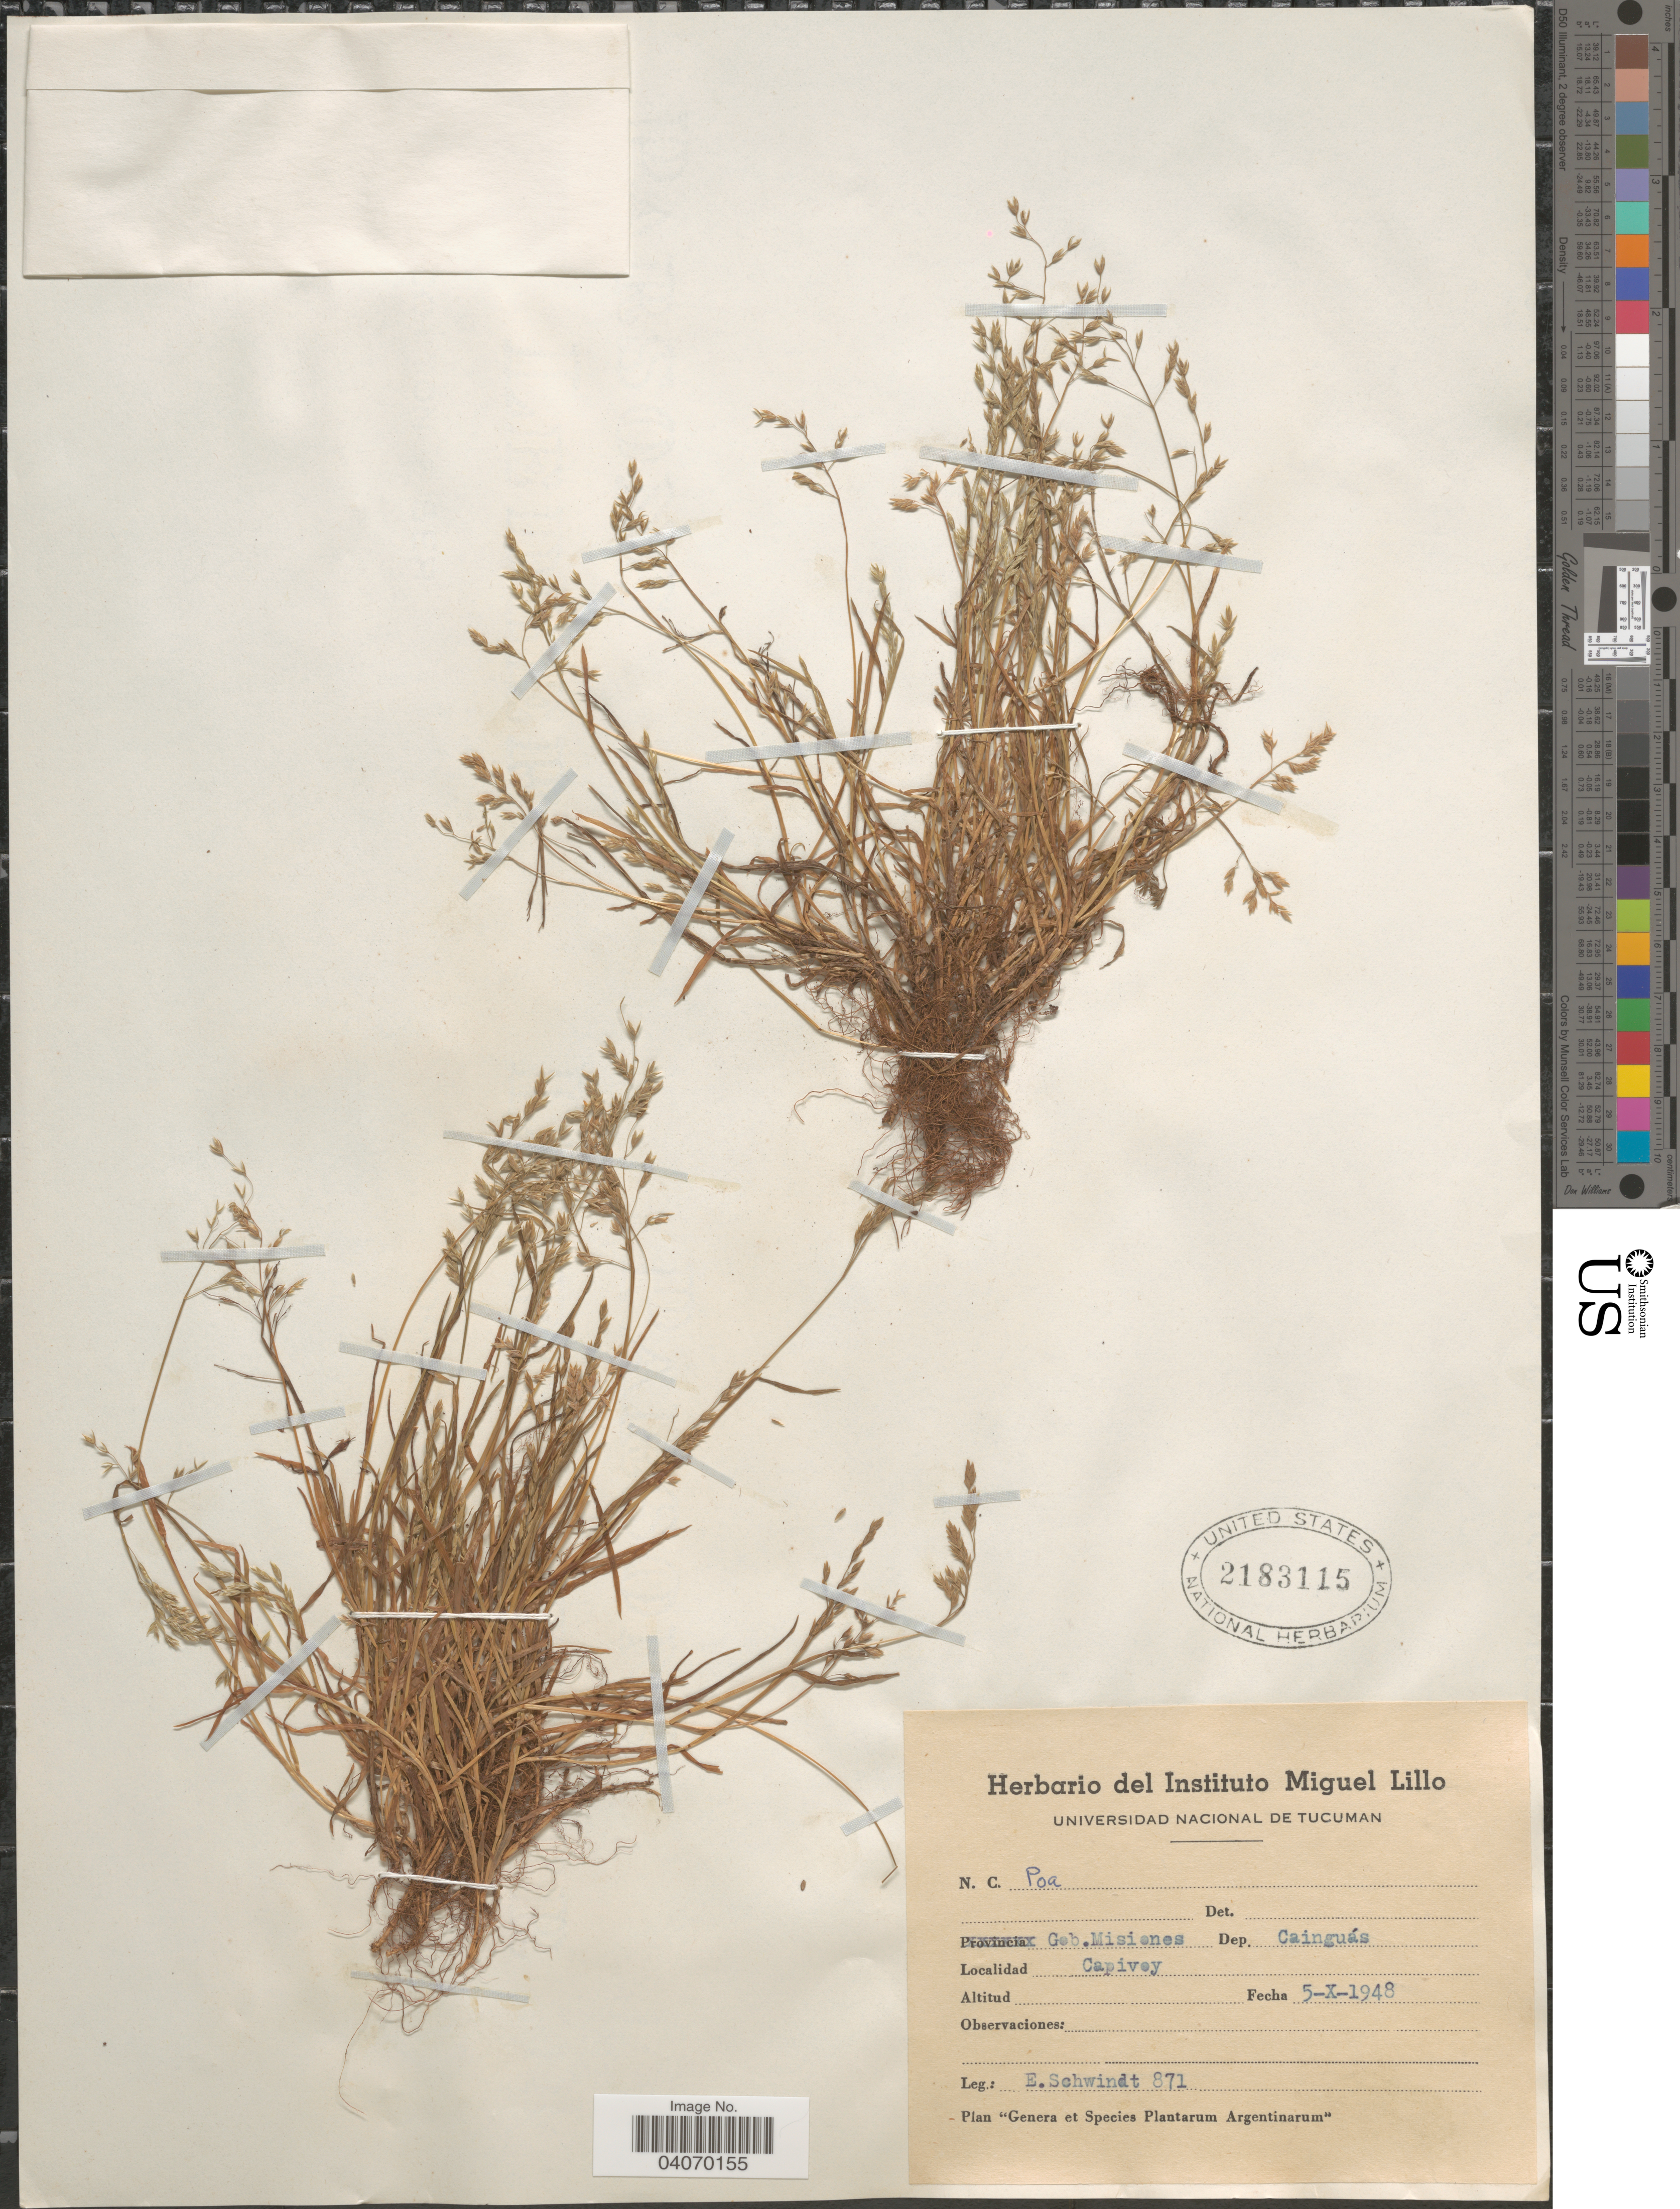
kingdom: Plantae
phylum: Tracheophyta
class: Liliopsida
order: Poales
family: Poaceae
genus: Poa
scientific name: Poa annua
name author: L.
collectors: E. Schwindt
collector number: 871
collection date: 1948-10-05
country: Argentina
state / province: Misiones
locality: Gob. Misiones. Dep. Cainguás. Capivoy.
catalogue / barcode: US 2183116